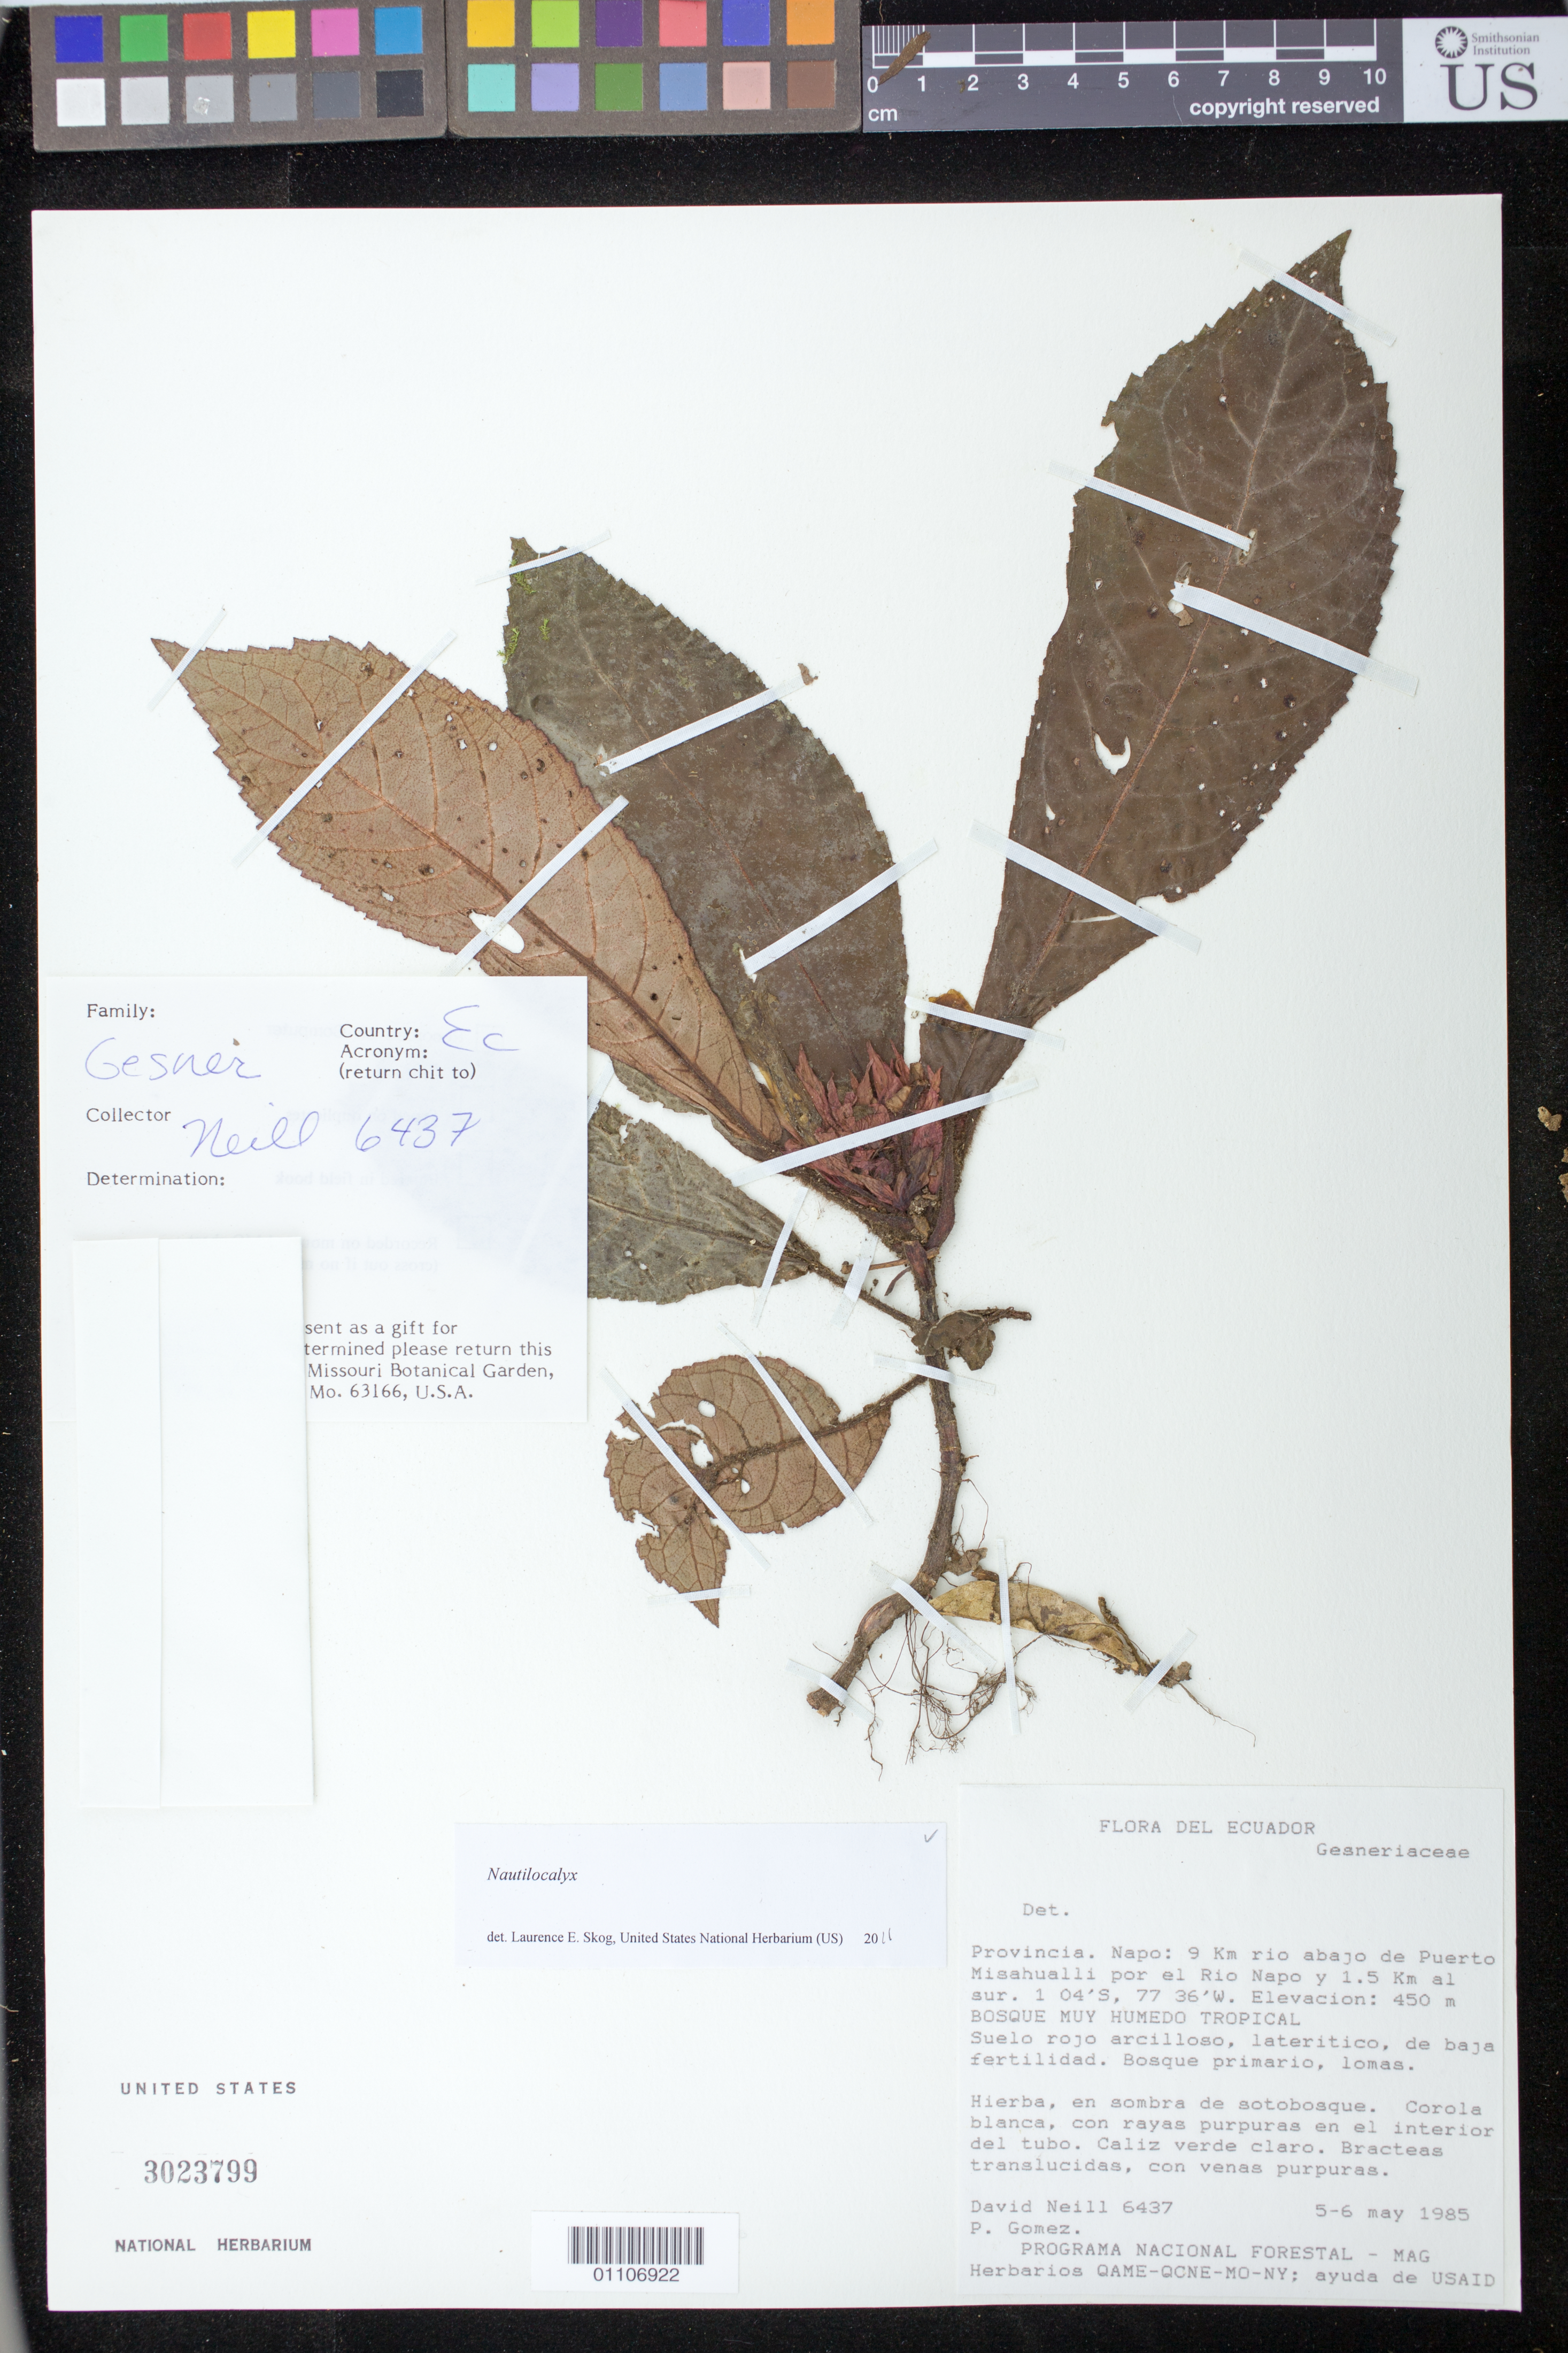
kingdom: Plantae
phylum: Tracheophyta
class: Magnoliopsida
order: Lamiales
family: Gesneriaceae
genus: Nautilocalyx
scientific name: Nautilocalyx sp.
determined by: Skog, Laurence E.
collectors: D. A. Neill & P. Gomez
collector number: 6437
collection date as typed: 5-6 May 1985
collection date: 1985-05-05/1985-05-06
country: Ecuador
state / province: Napo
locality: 9 km rio abajo de Puerto Misahualli por el Rio Napo y 1.5 Km al sur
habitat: Bosque muy humedo tropical, suelo rojo arcilloso, lateritico, de baja fertilidad. Bosque primario, lomas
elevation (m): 450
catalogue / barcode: US 3023799